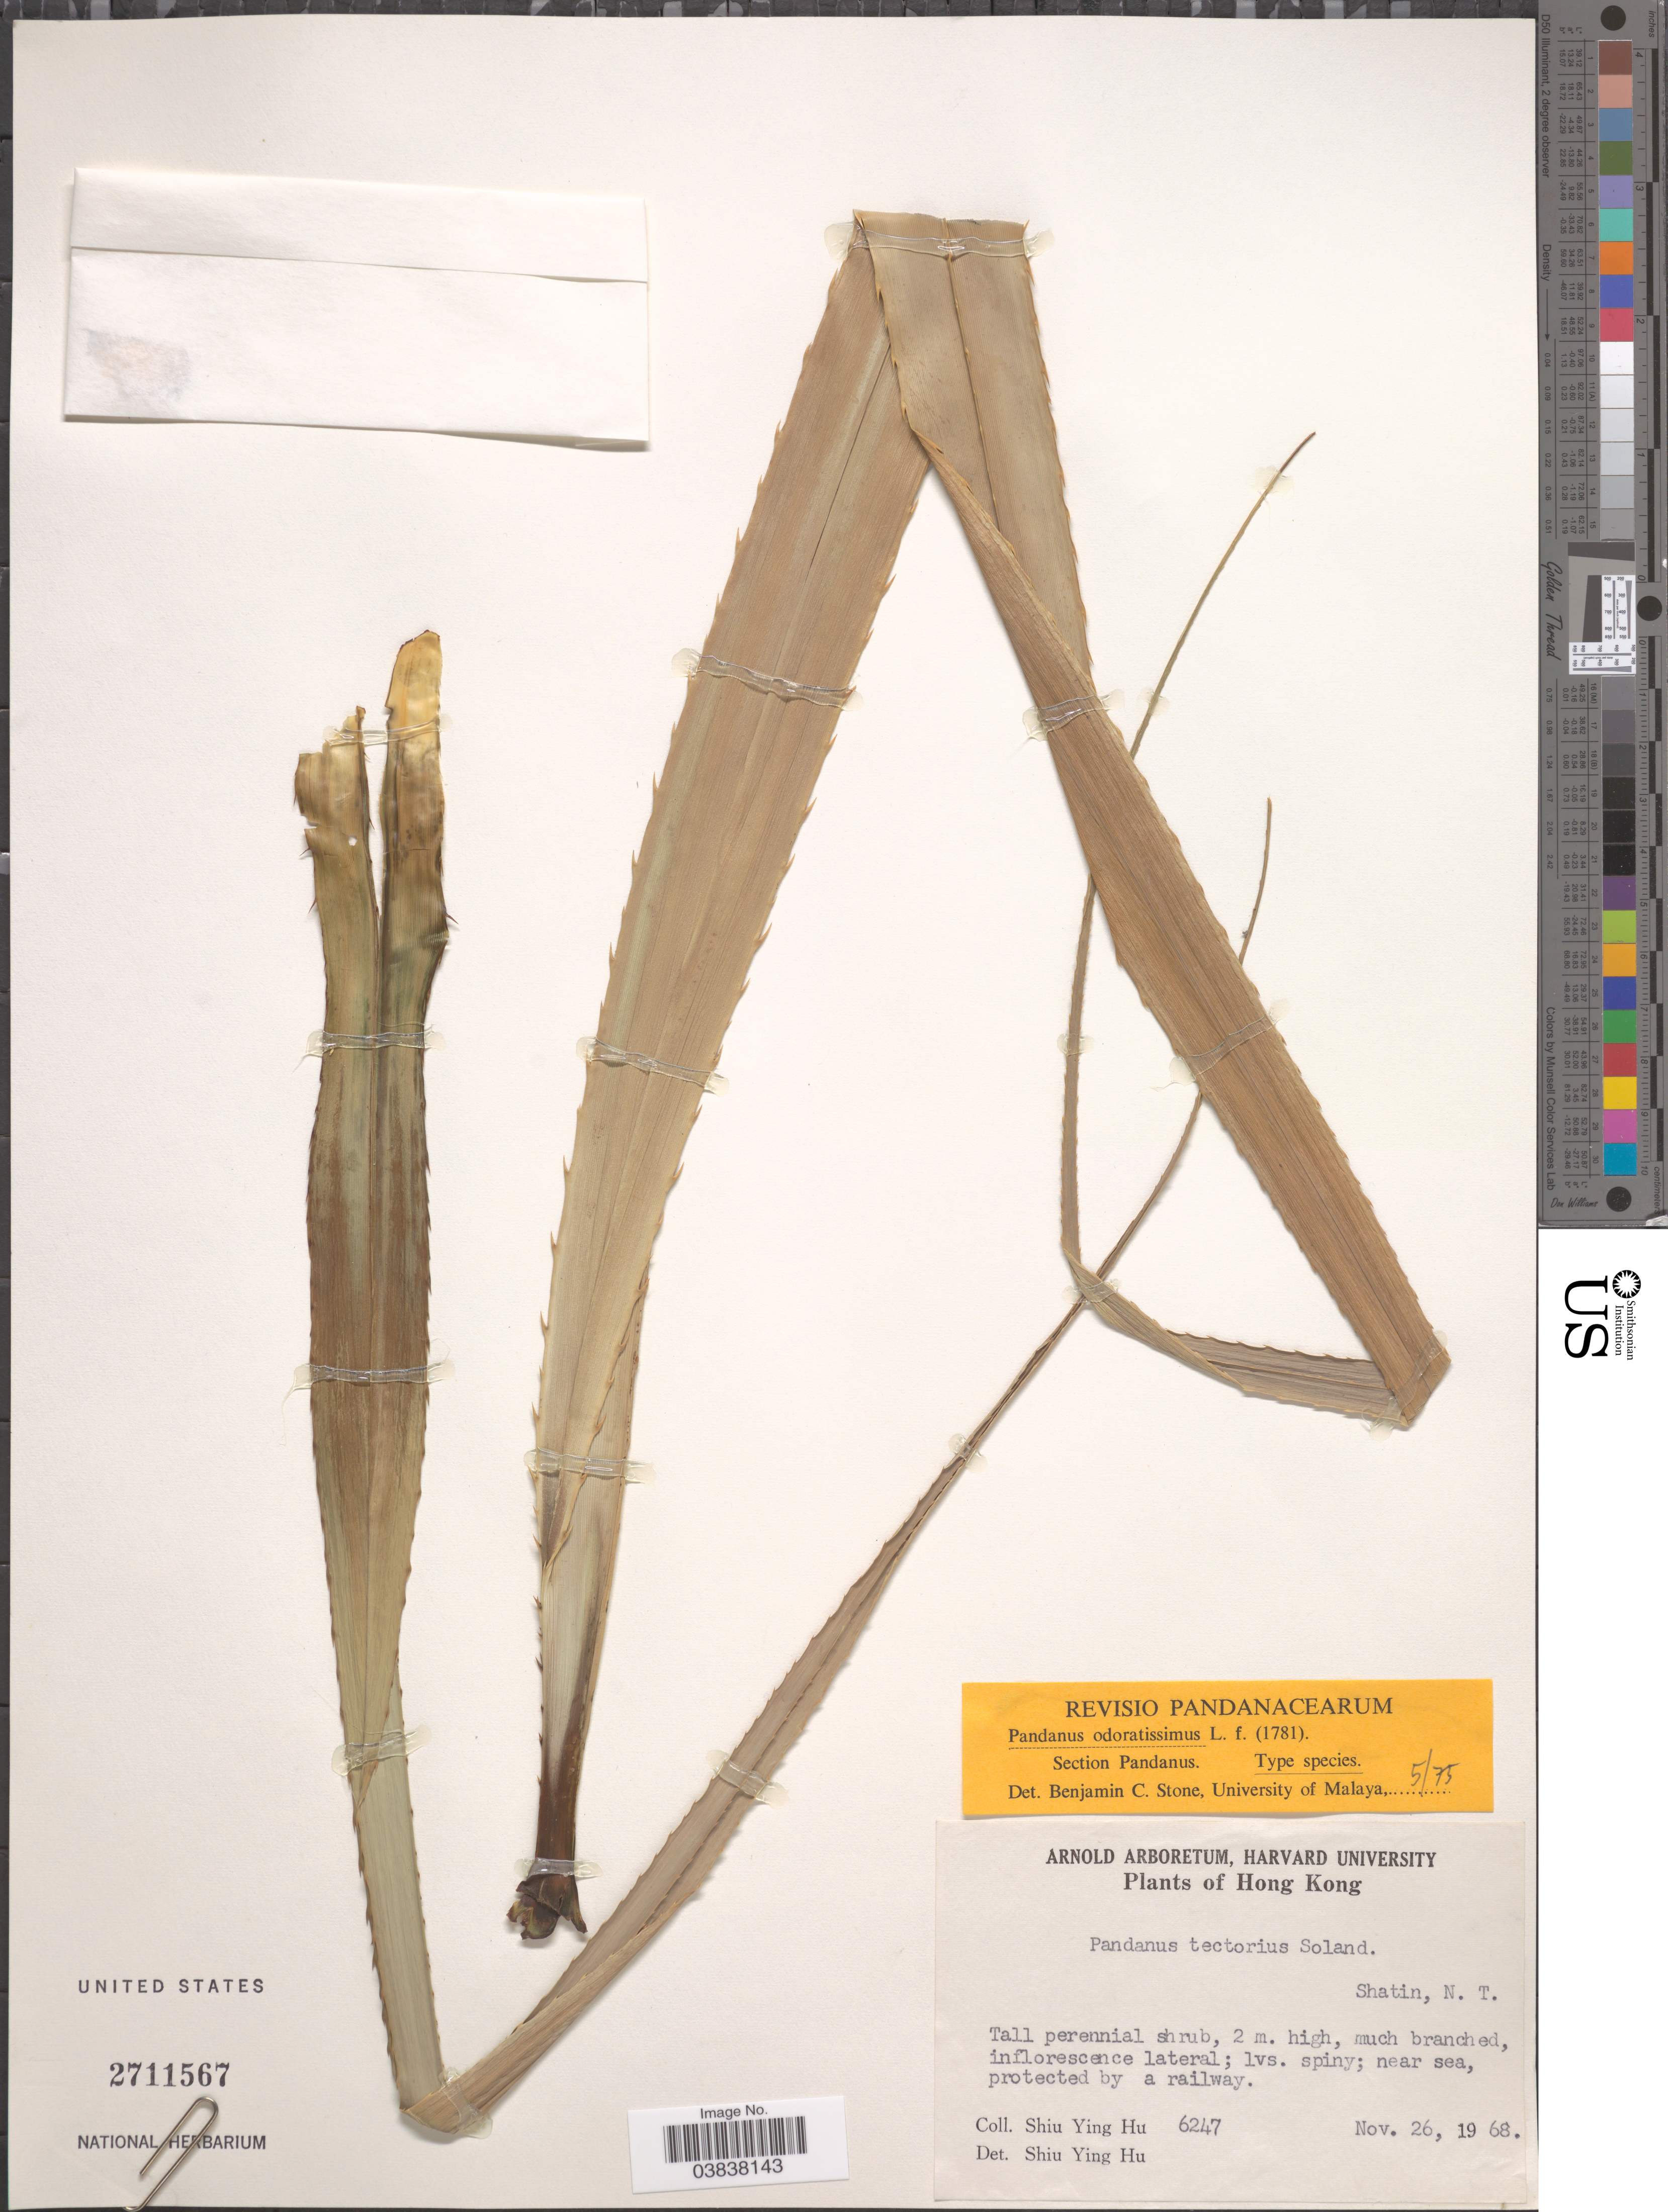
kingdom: Plantae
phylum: Tracheophyta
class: Liliopsida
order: Pandanales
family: Pandanaceae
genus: Pandanus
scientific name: Pandanus odoratissimus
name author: L. f.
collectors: S. Y. Hu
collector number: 6247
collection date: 1968-11-26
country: China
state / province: Hong Kong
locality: Shatin, N. T. Near sea.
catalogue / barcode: US 2711567